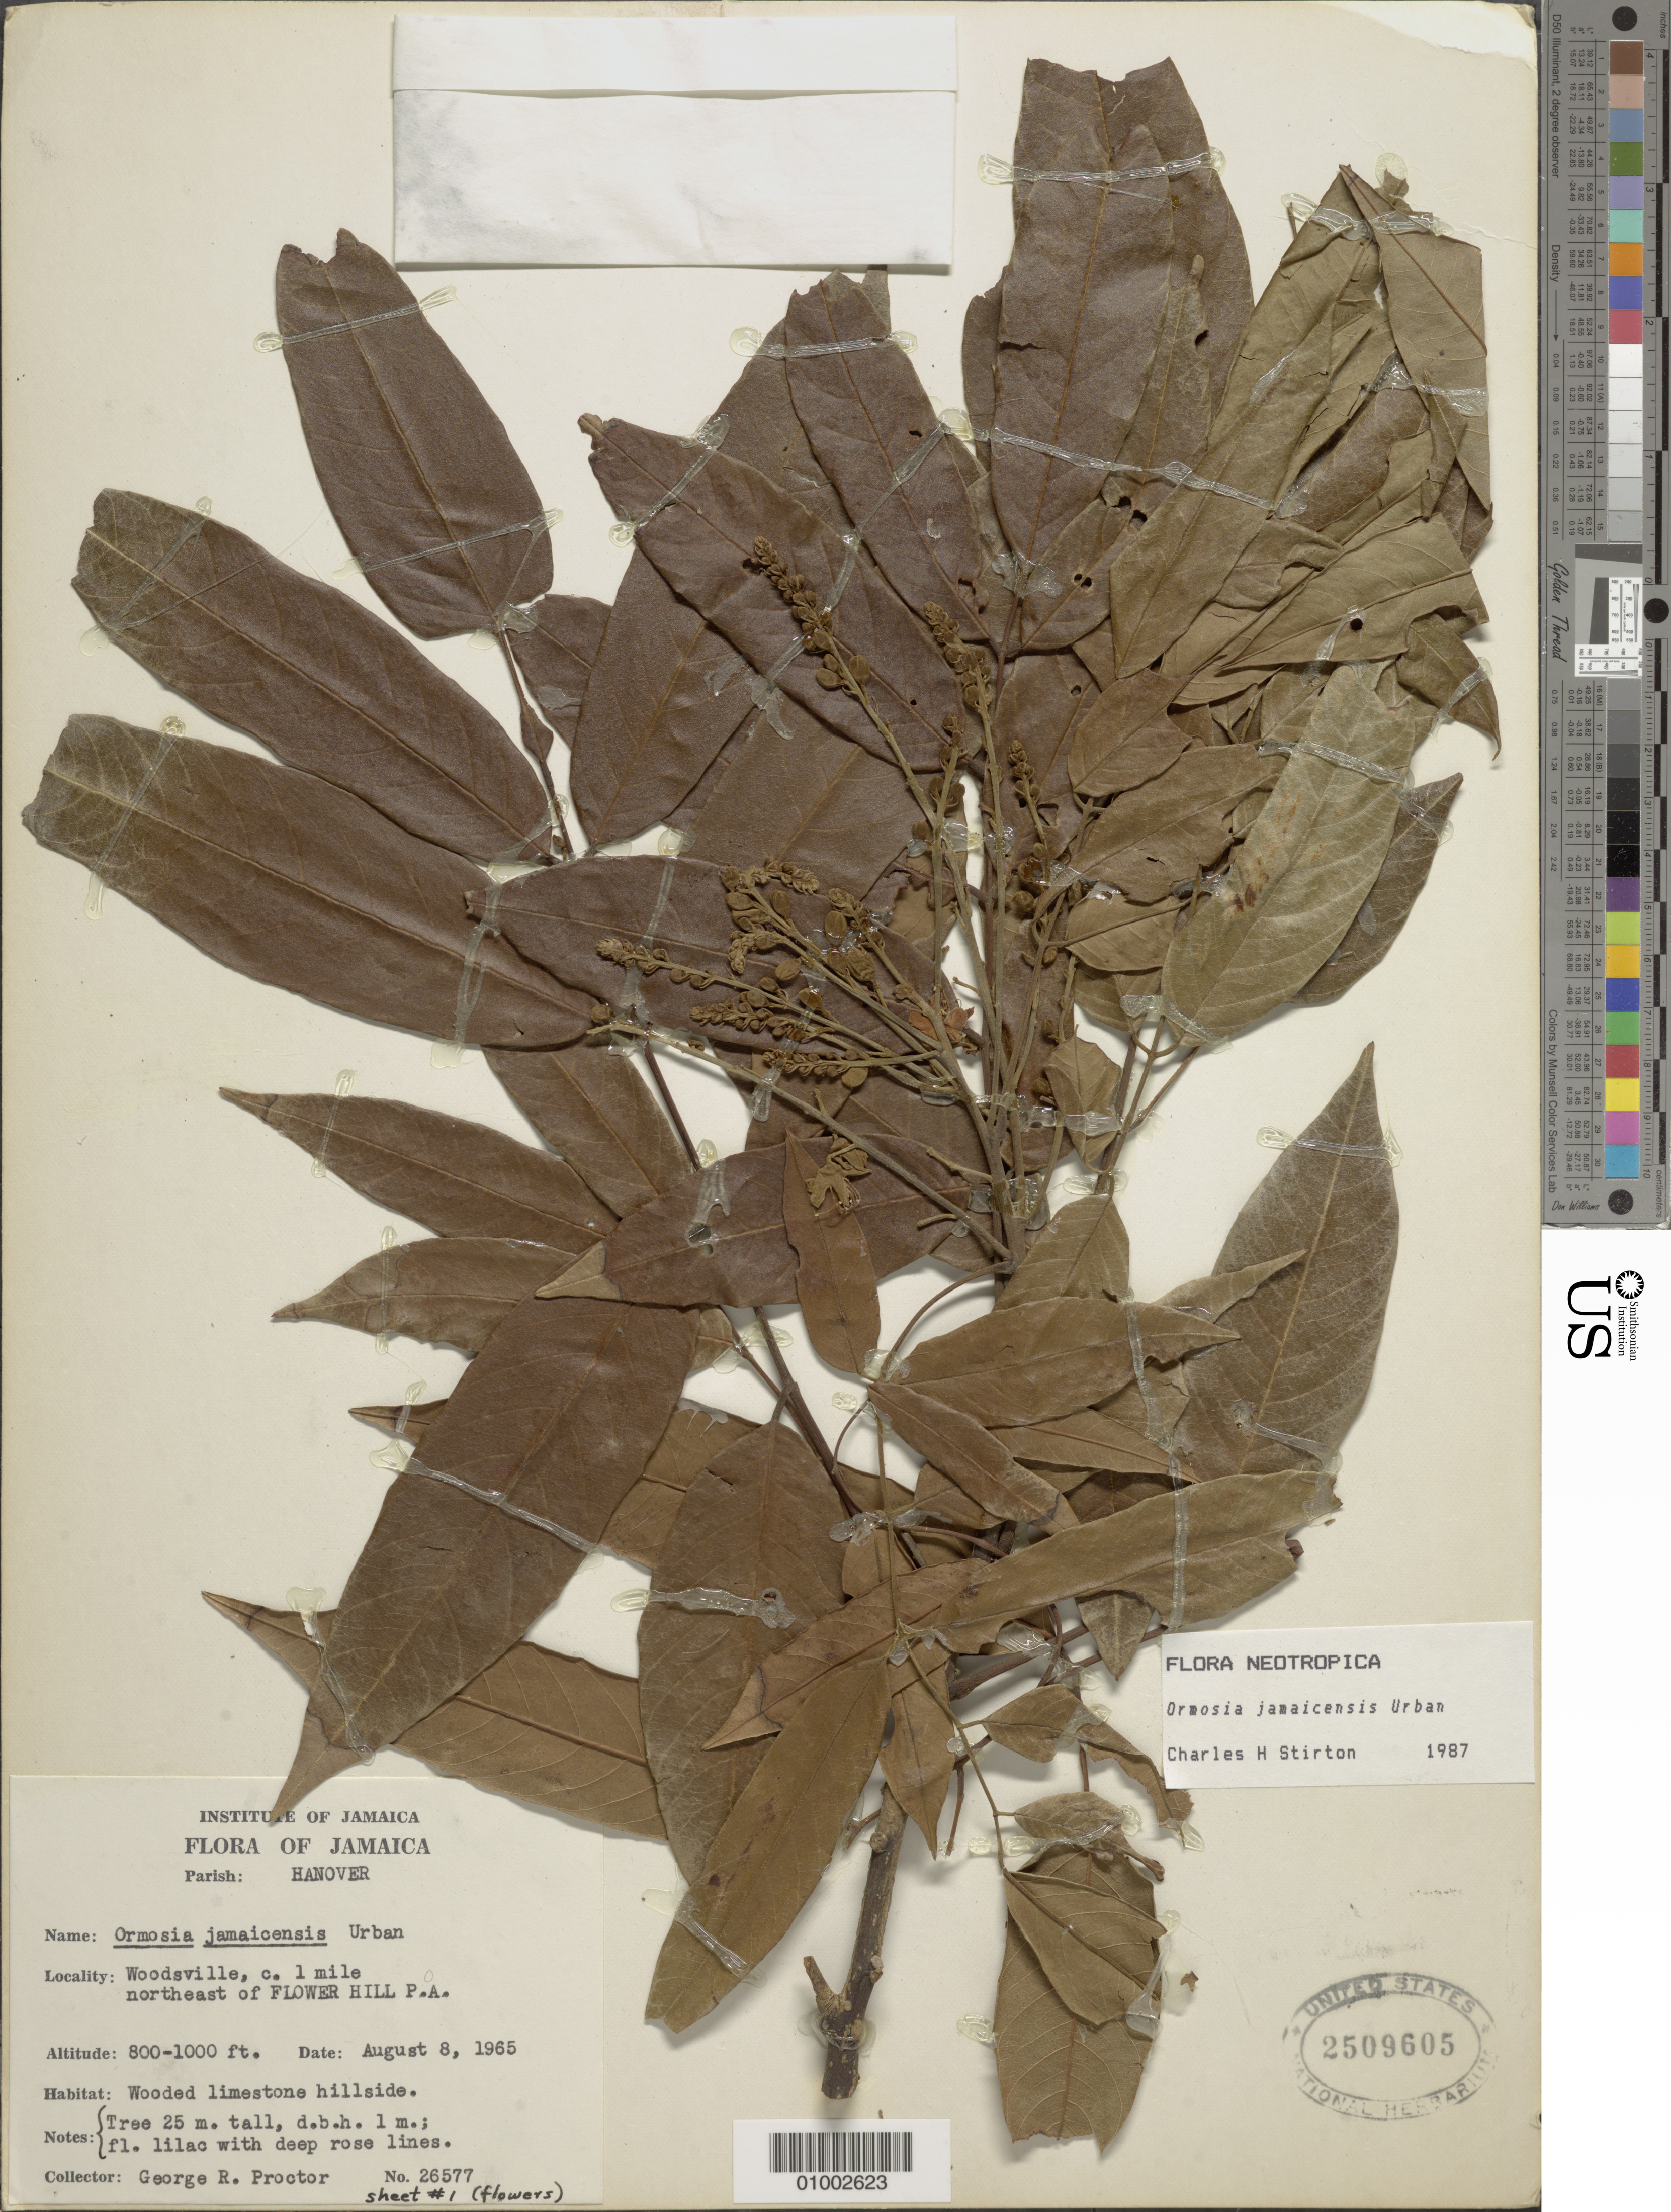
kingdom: Plantae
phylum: Tracheophyta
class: Magnoliopsida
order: Fabales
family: Fabaceae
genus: Ormosia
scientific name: Ormosia jamaicensis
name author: Urb.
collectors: G. R. Proctor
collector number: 26577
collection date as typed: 08 Aug 1965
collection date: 1965-08-08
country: Jamaica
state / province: Hanover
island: Jamaica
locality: Woodsville, 1 mile NE of Flower Hill P.A.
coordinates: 0 N, 0 E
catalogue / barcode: US 2509605